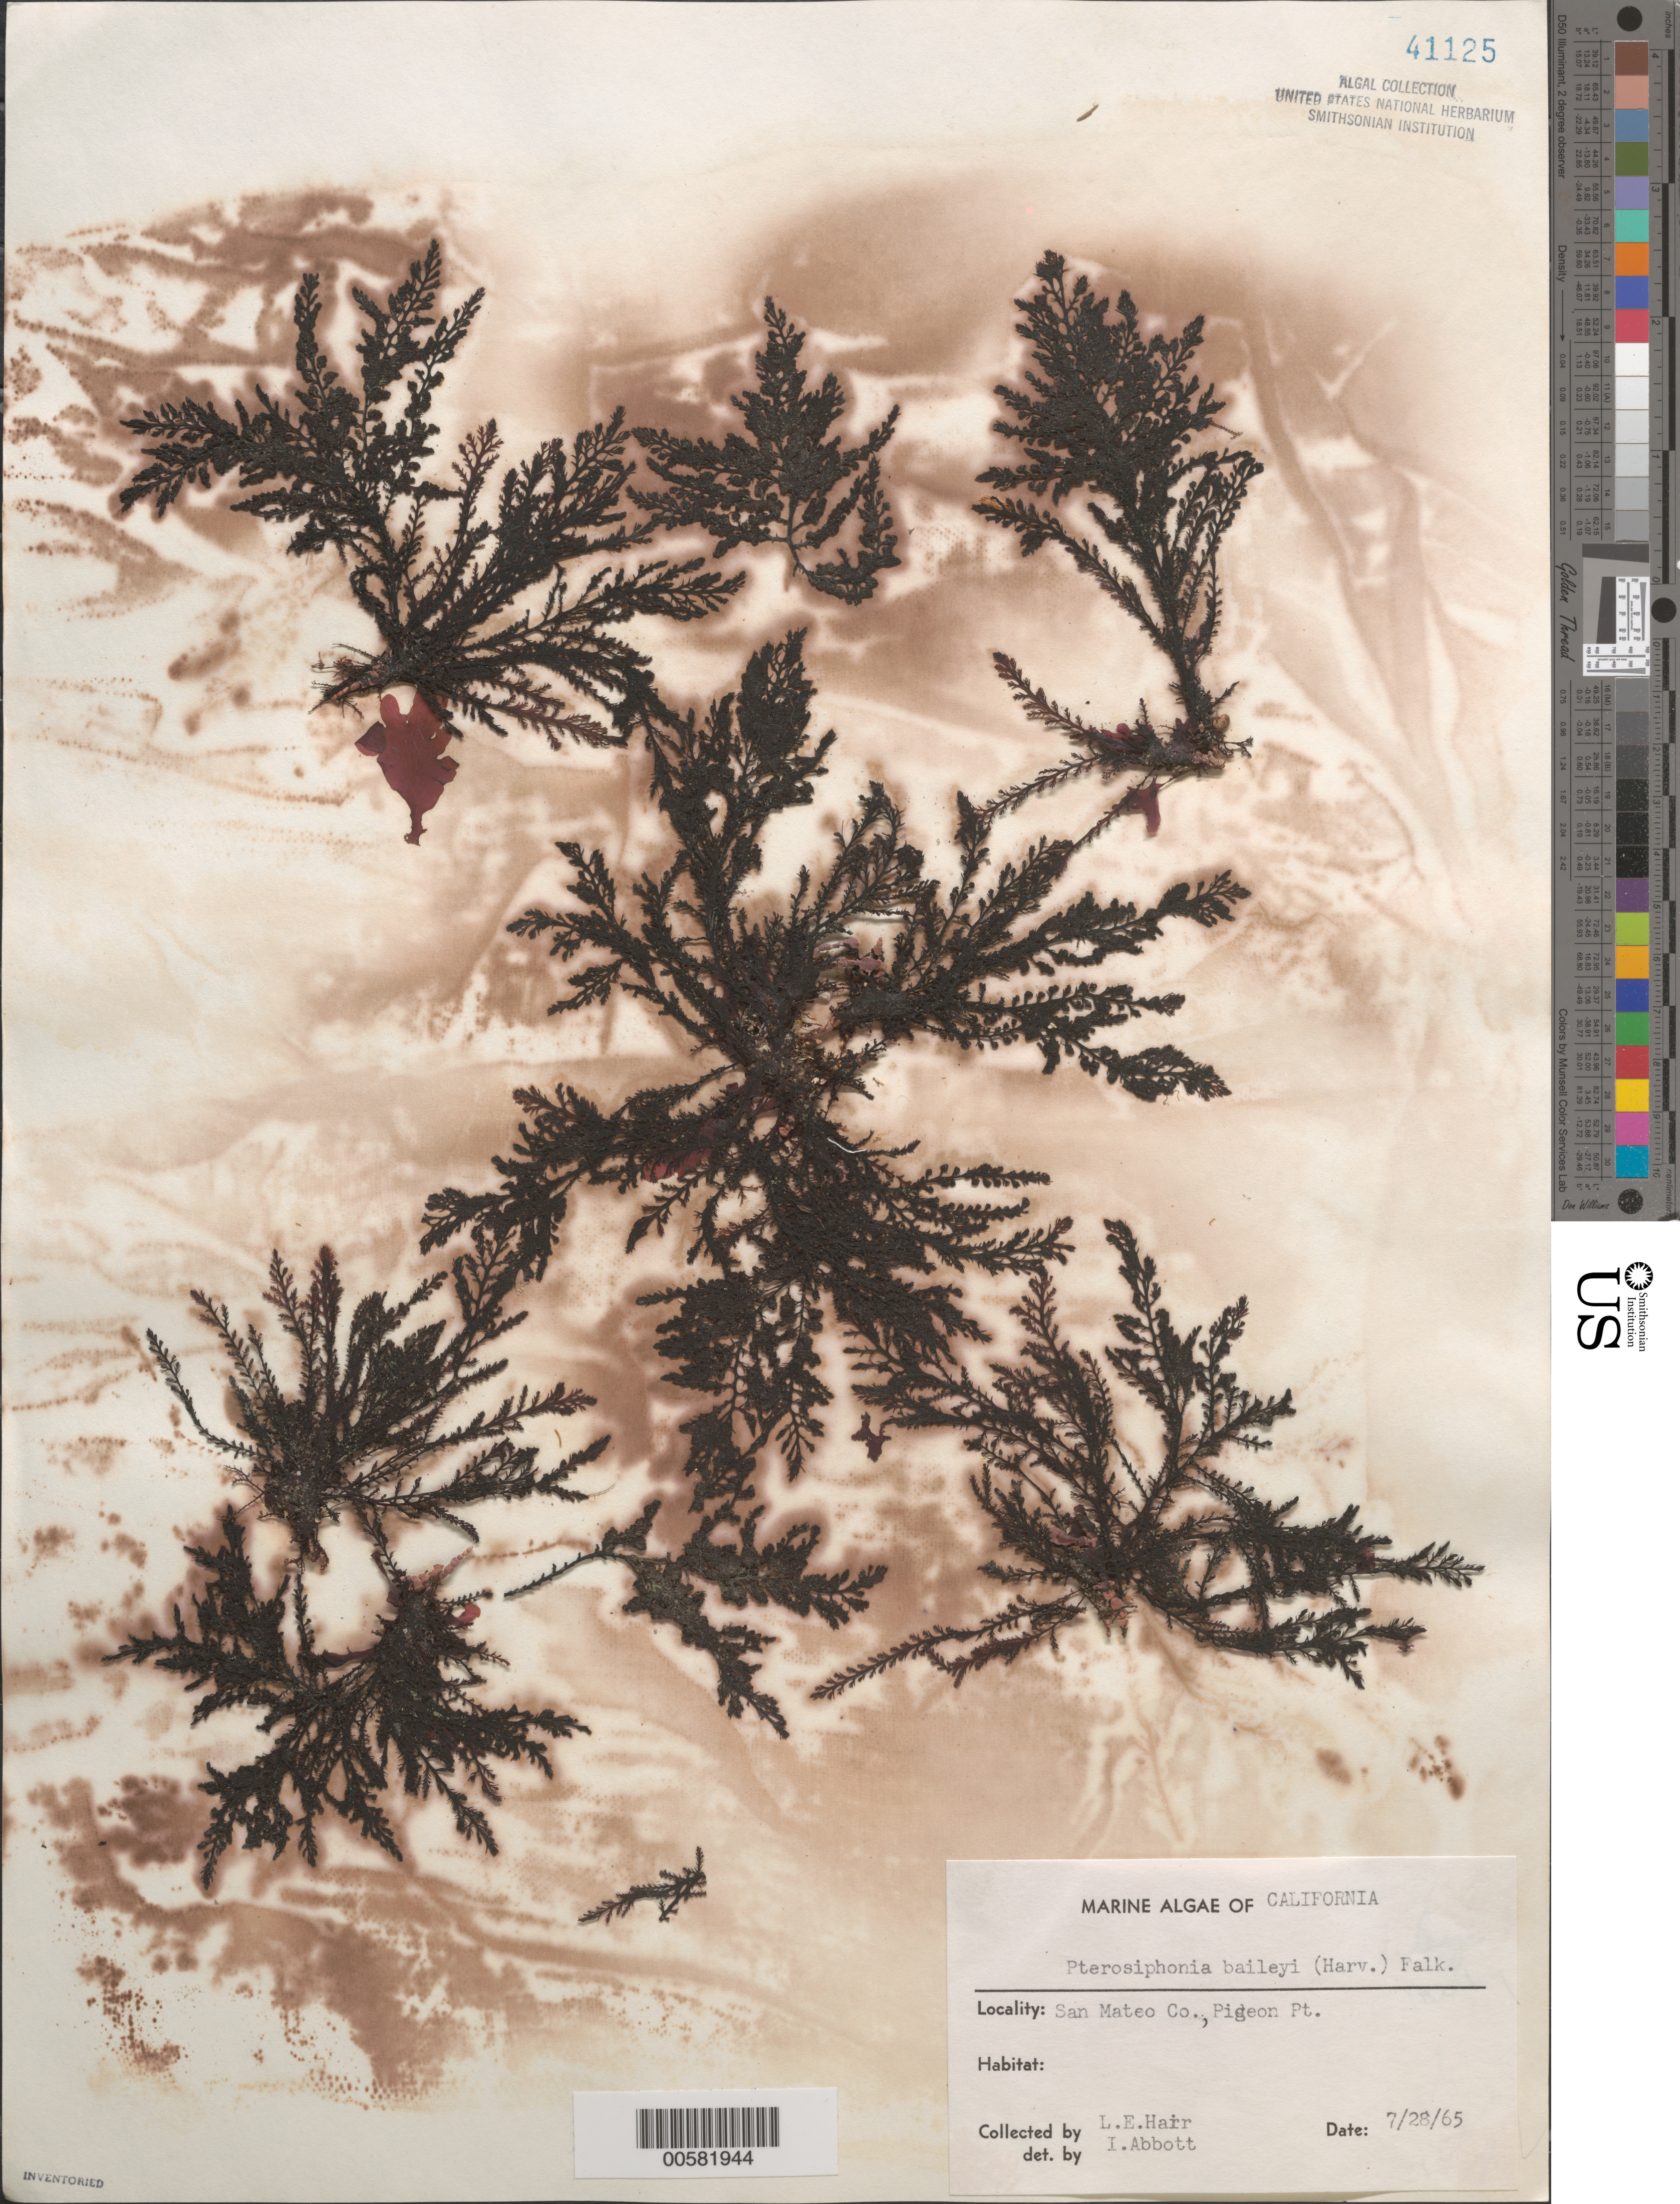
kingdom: Plantae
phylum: Rhodophyta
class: Florideophyceae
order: Ceramiales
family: Rhodomelaceae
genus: Symphyocladiella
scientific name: Symphyocladiella baileyi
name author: (Harvey) D.E.Bustamante et al.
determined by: Algae name updating Project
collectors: L. Hair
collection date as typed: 28 Jul 1965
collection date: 1965-07-28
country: United States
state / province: California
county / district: San Mateo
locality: Pigeon Point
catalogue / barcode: US 41125